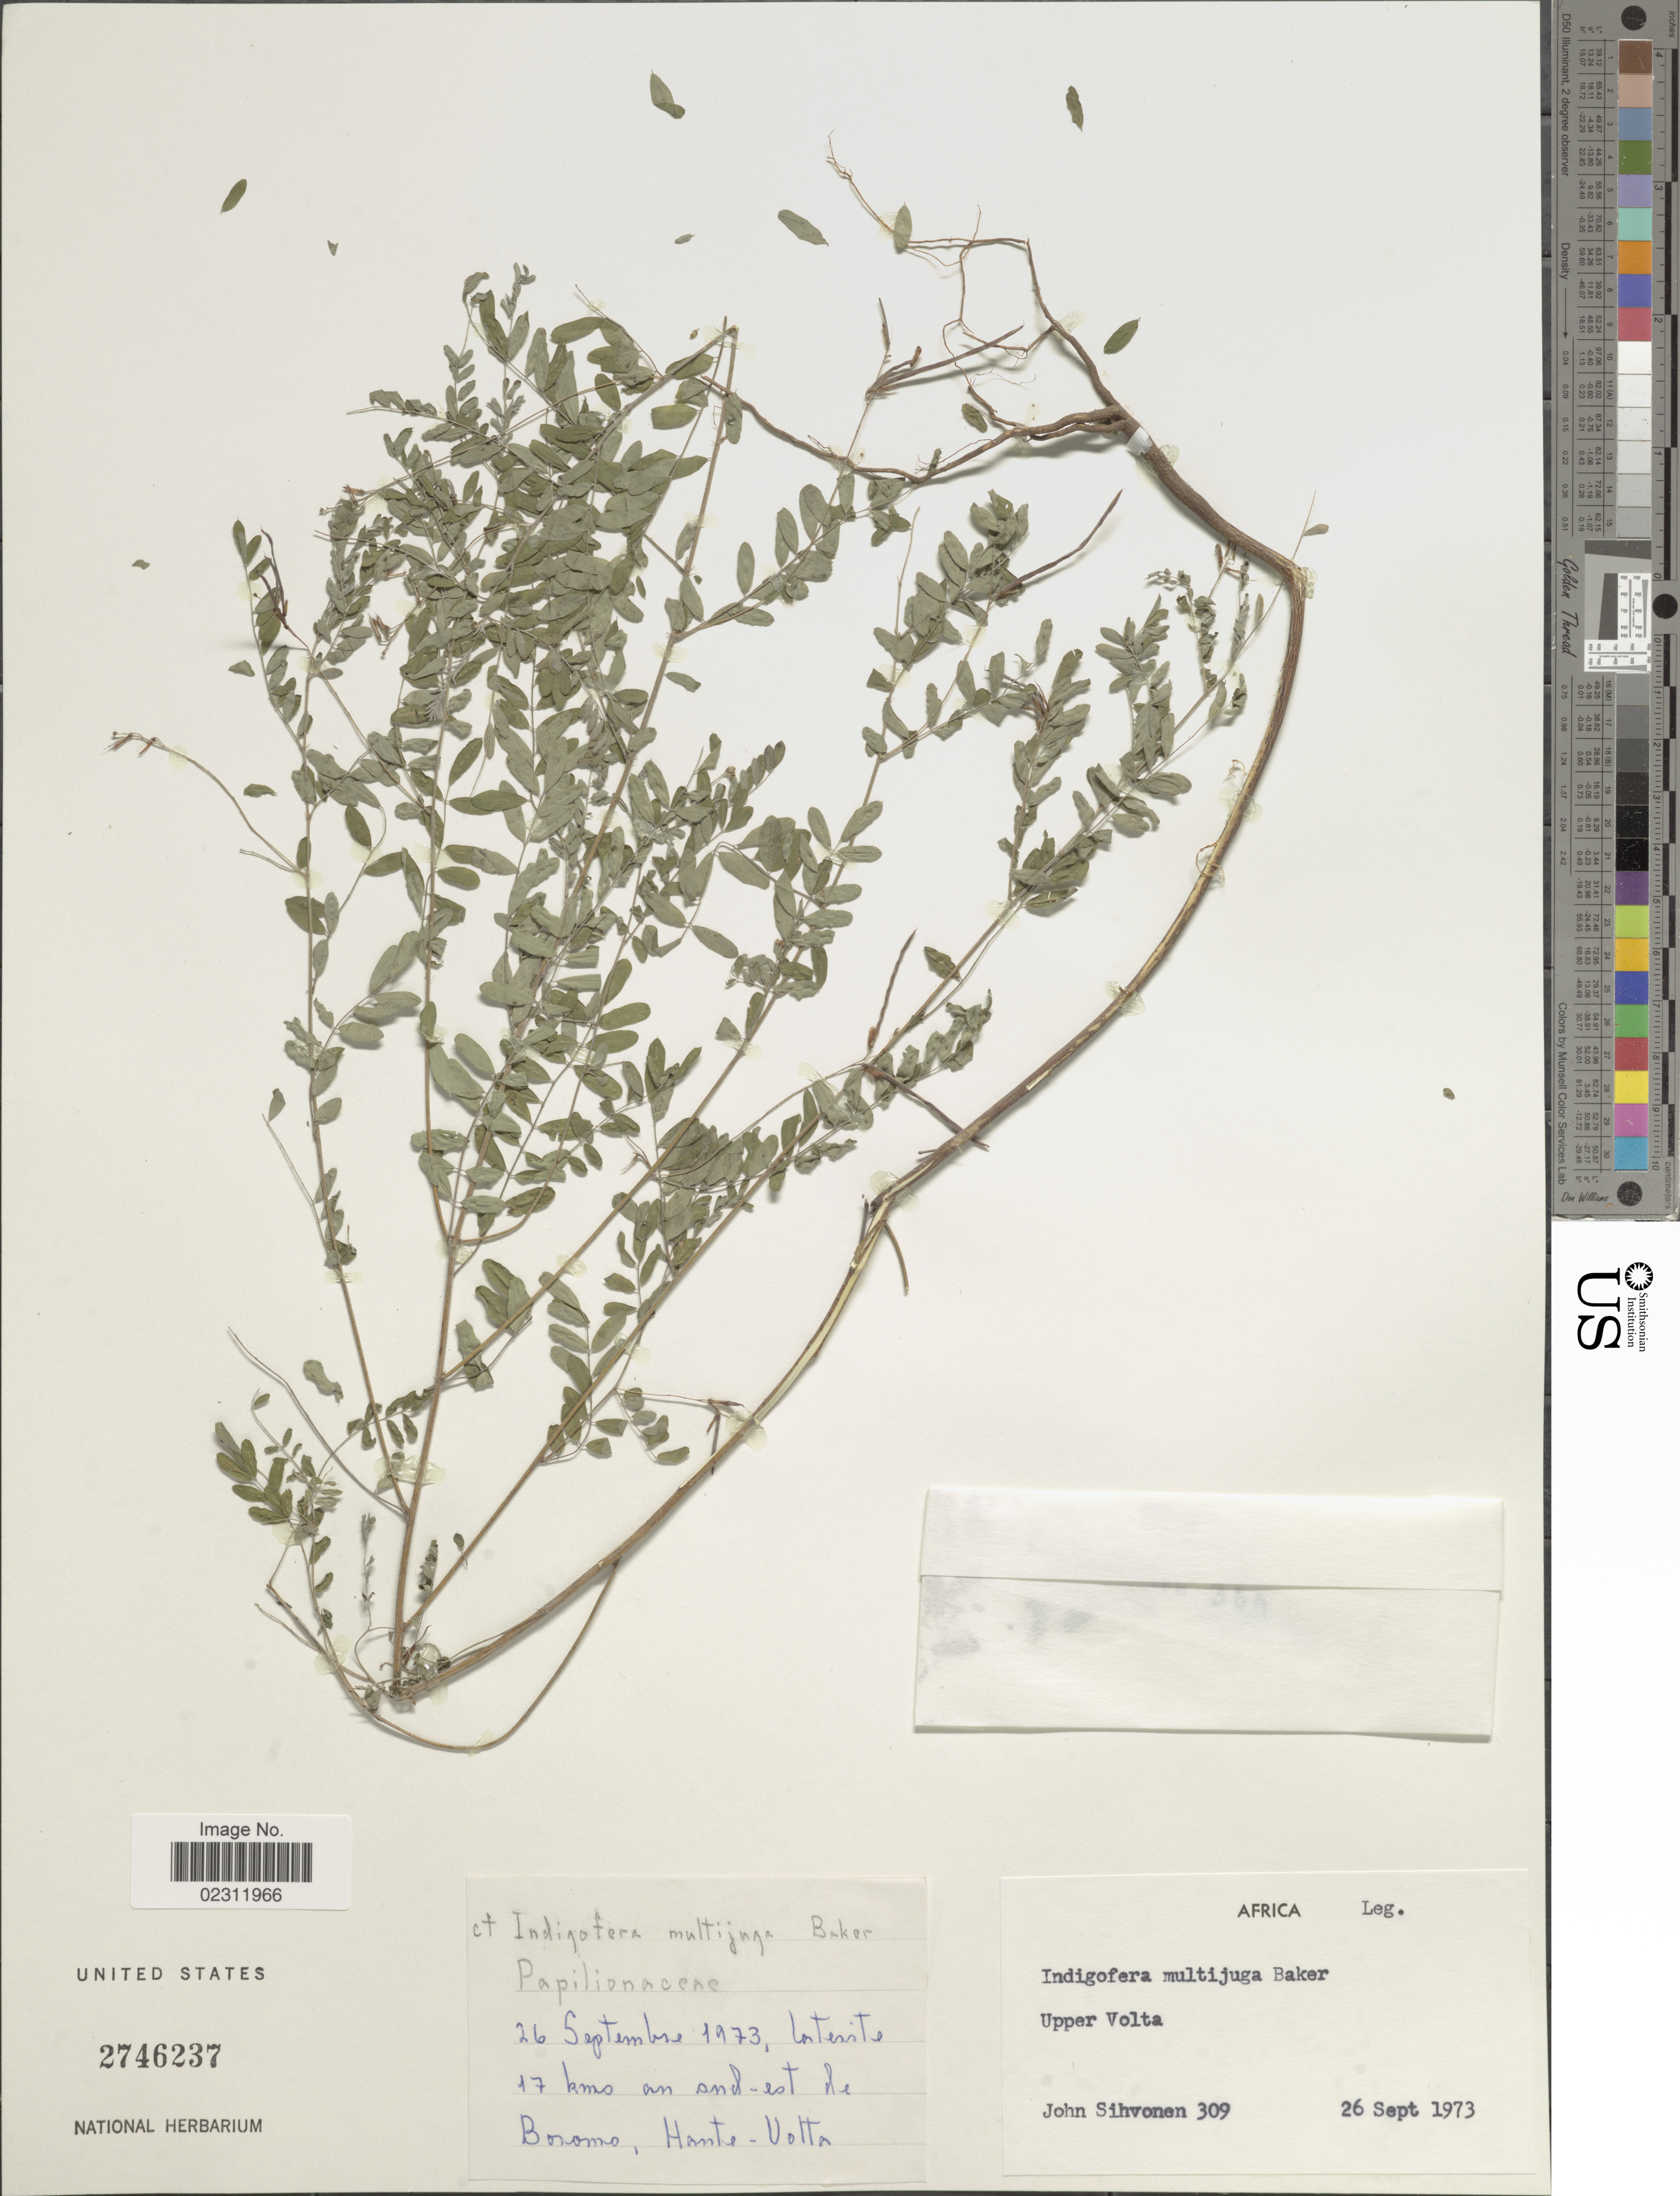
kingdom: Plantae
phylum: Tracheophyta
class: Magnoliopsida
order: Fabales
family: Fabaceae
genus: Indigofera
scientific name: Indigofera multijuga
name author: Baker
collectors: J. Sihvonen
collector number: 309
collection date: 1973-09-26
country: Burkina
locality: Upper Volta, 17 kms an sud-est de Boromo, Haute-Volta.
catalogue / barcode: US 2746237